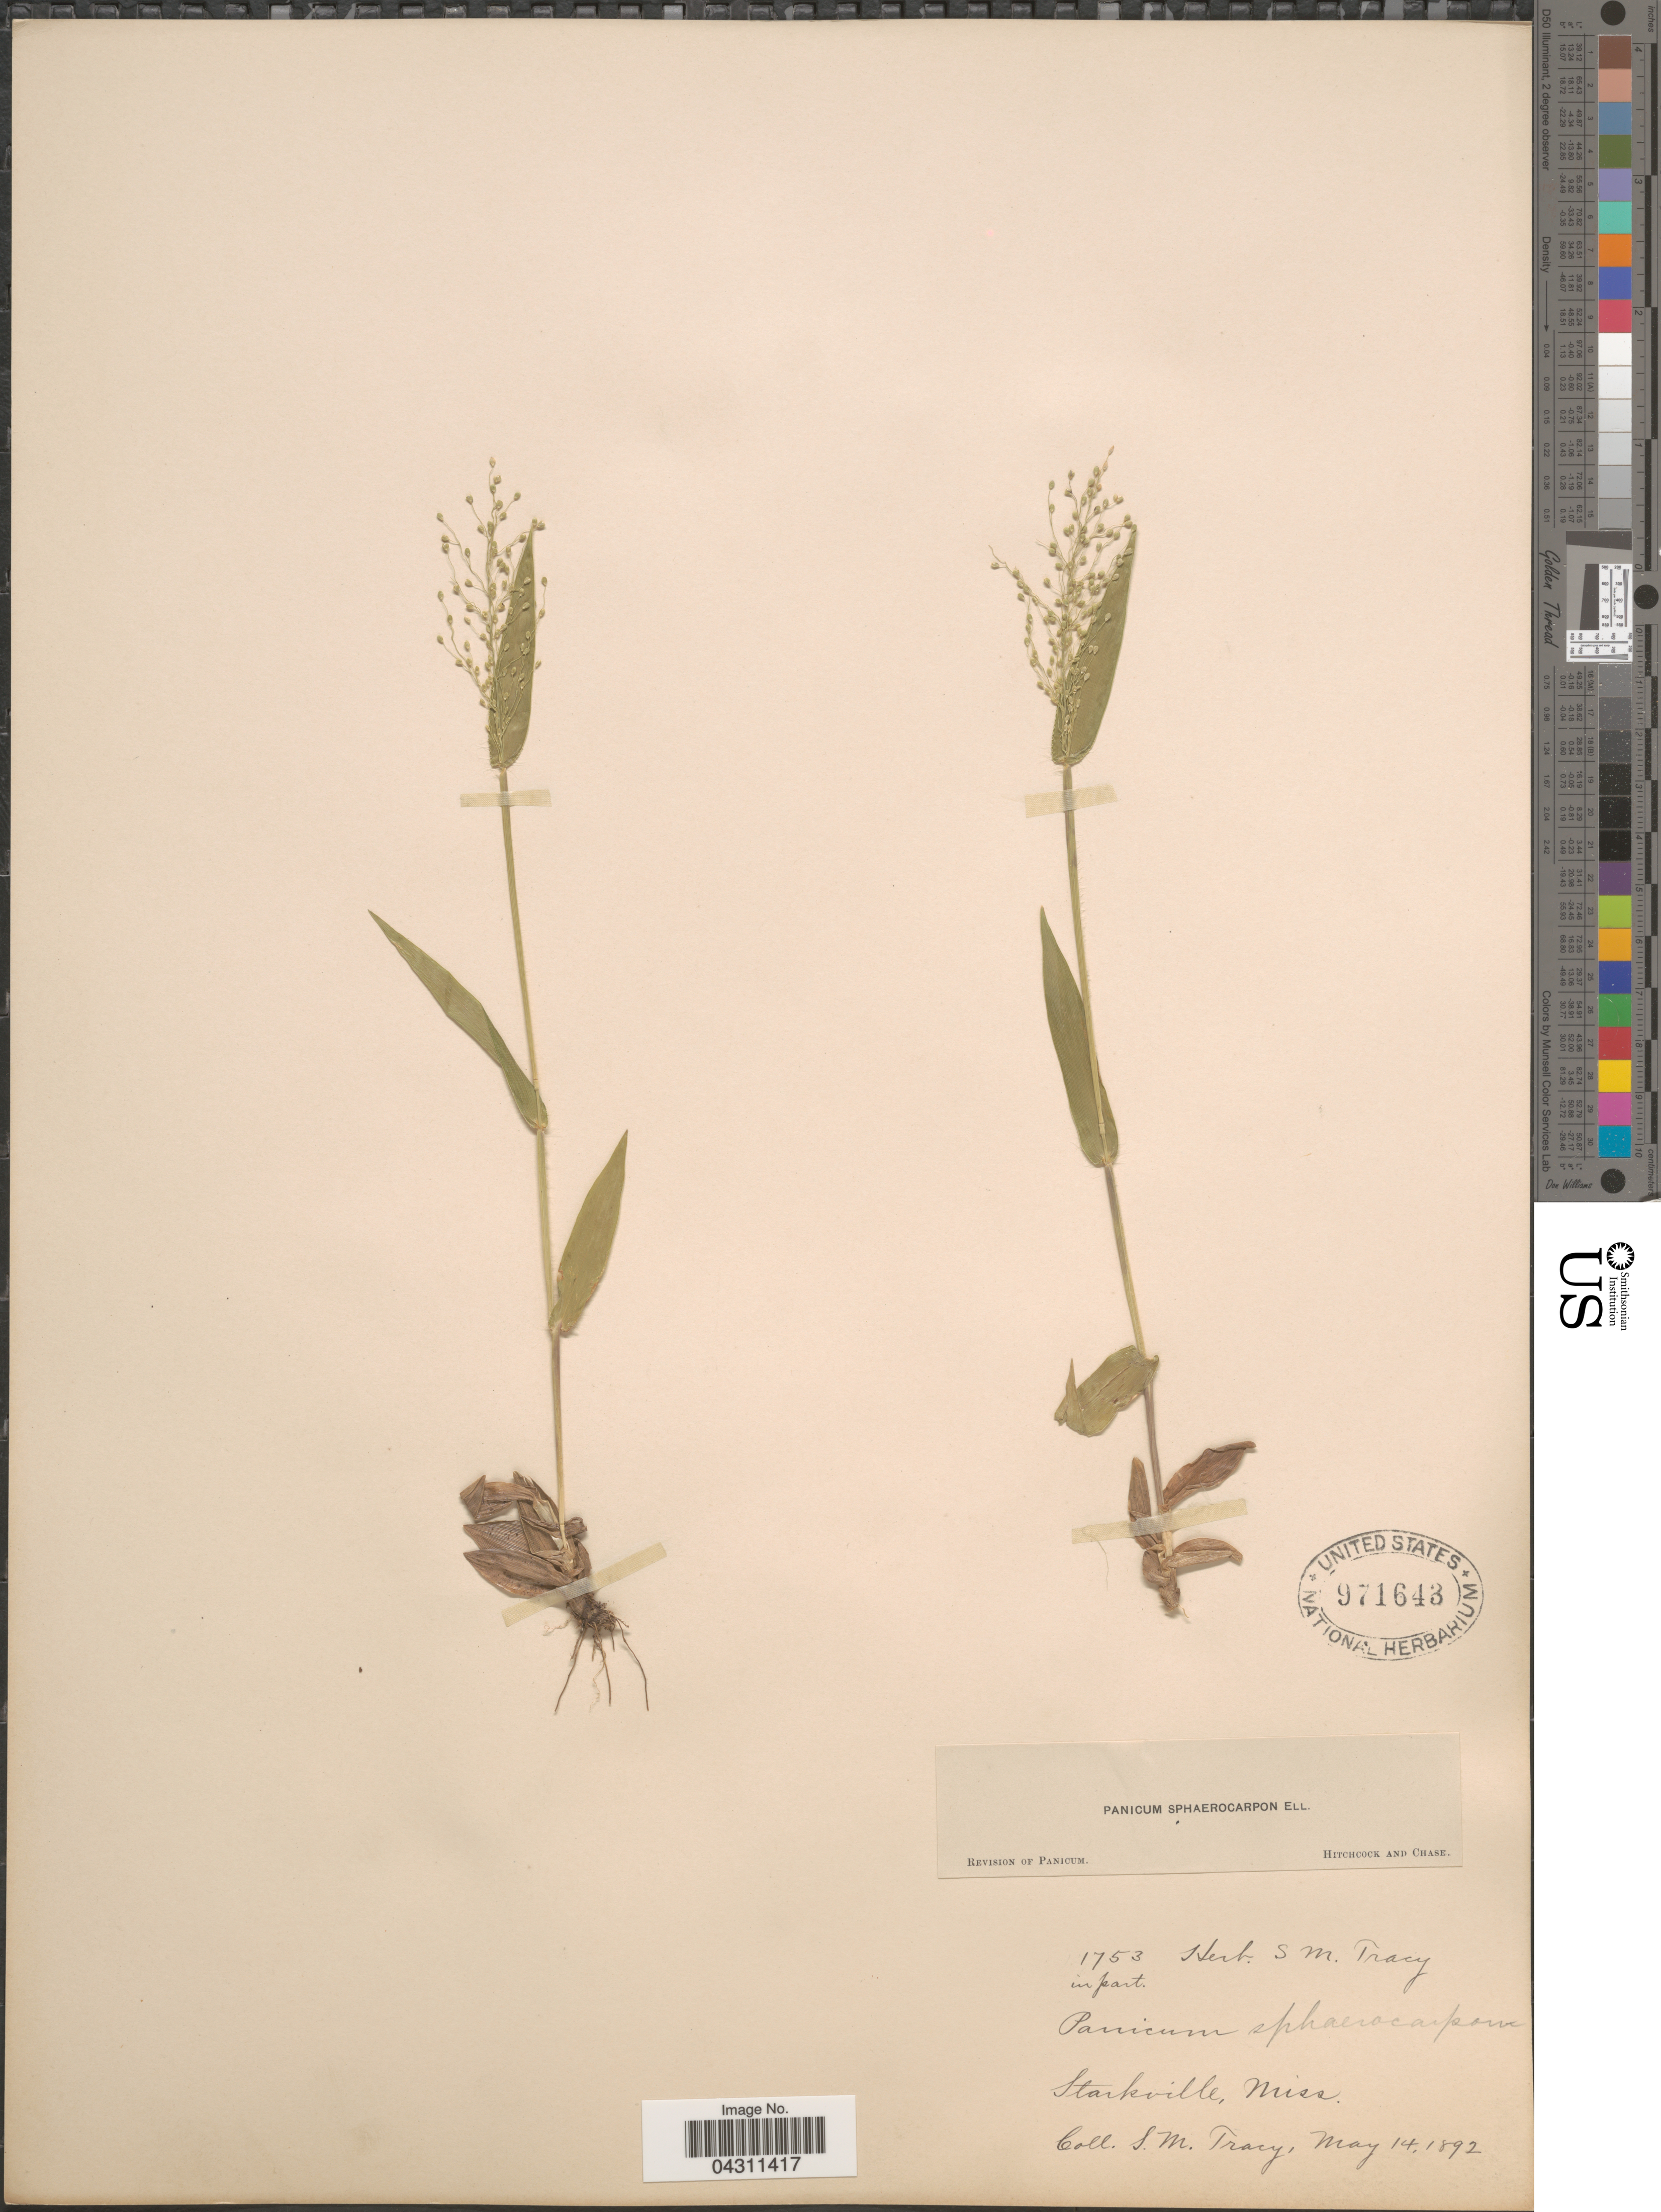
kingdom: Plantae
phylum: Tracheophyta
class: Liliopsida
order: Poales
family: Poaceae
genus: Dichanthelium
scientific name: Dichanthelium sphaerocarpon var. sphaerocarpon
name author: (Elliott) Gould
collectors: S. M. Tracy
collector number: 1753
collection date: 1892-05-14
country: United States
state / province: Mississippi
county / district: Oktibbeha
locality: Starkville.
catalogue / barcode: US 971643